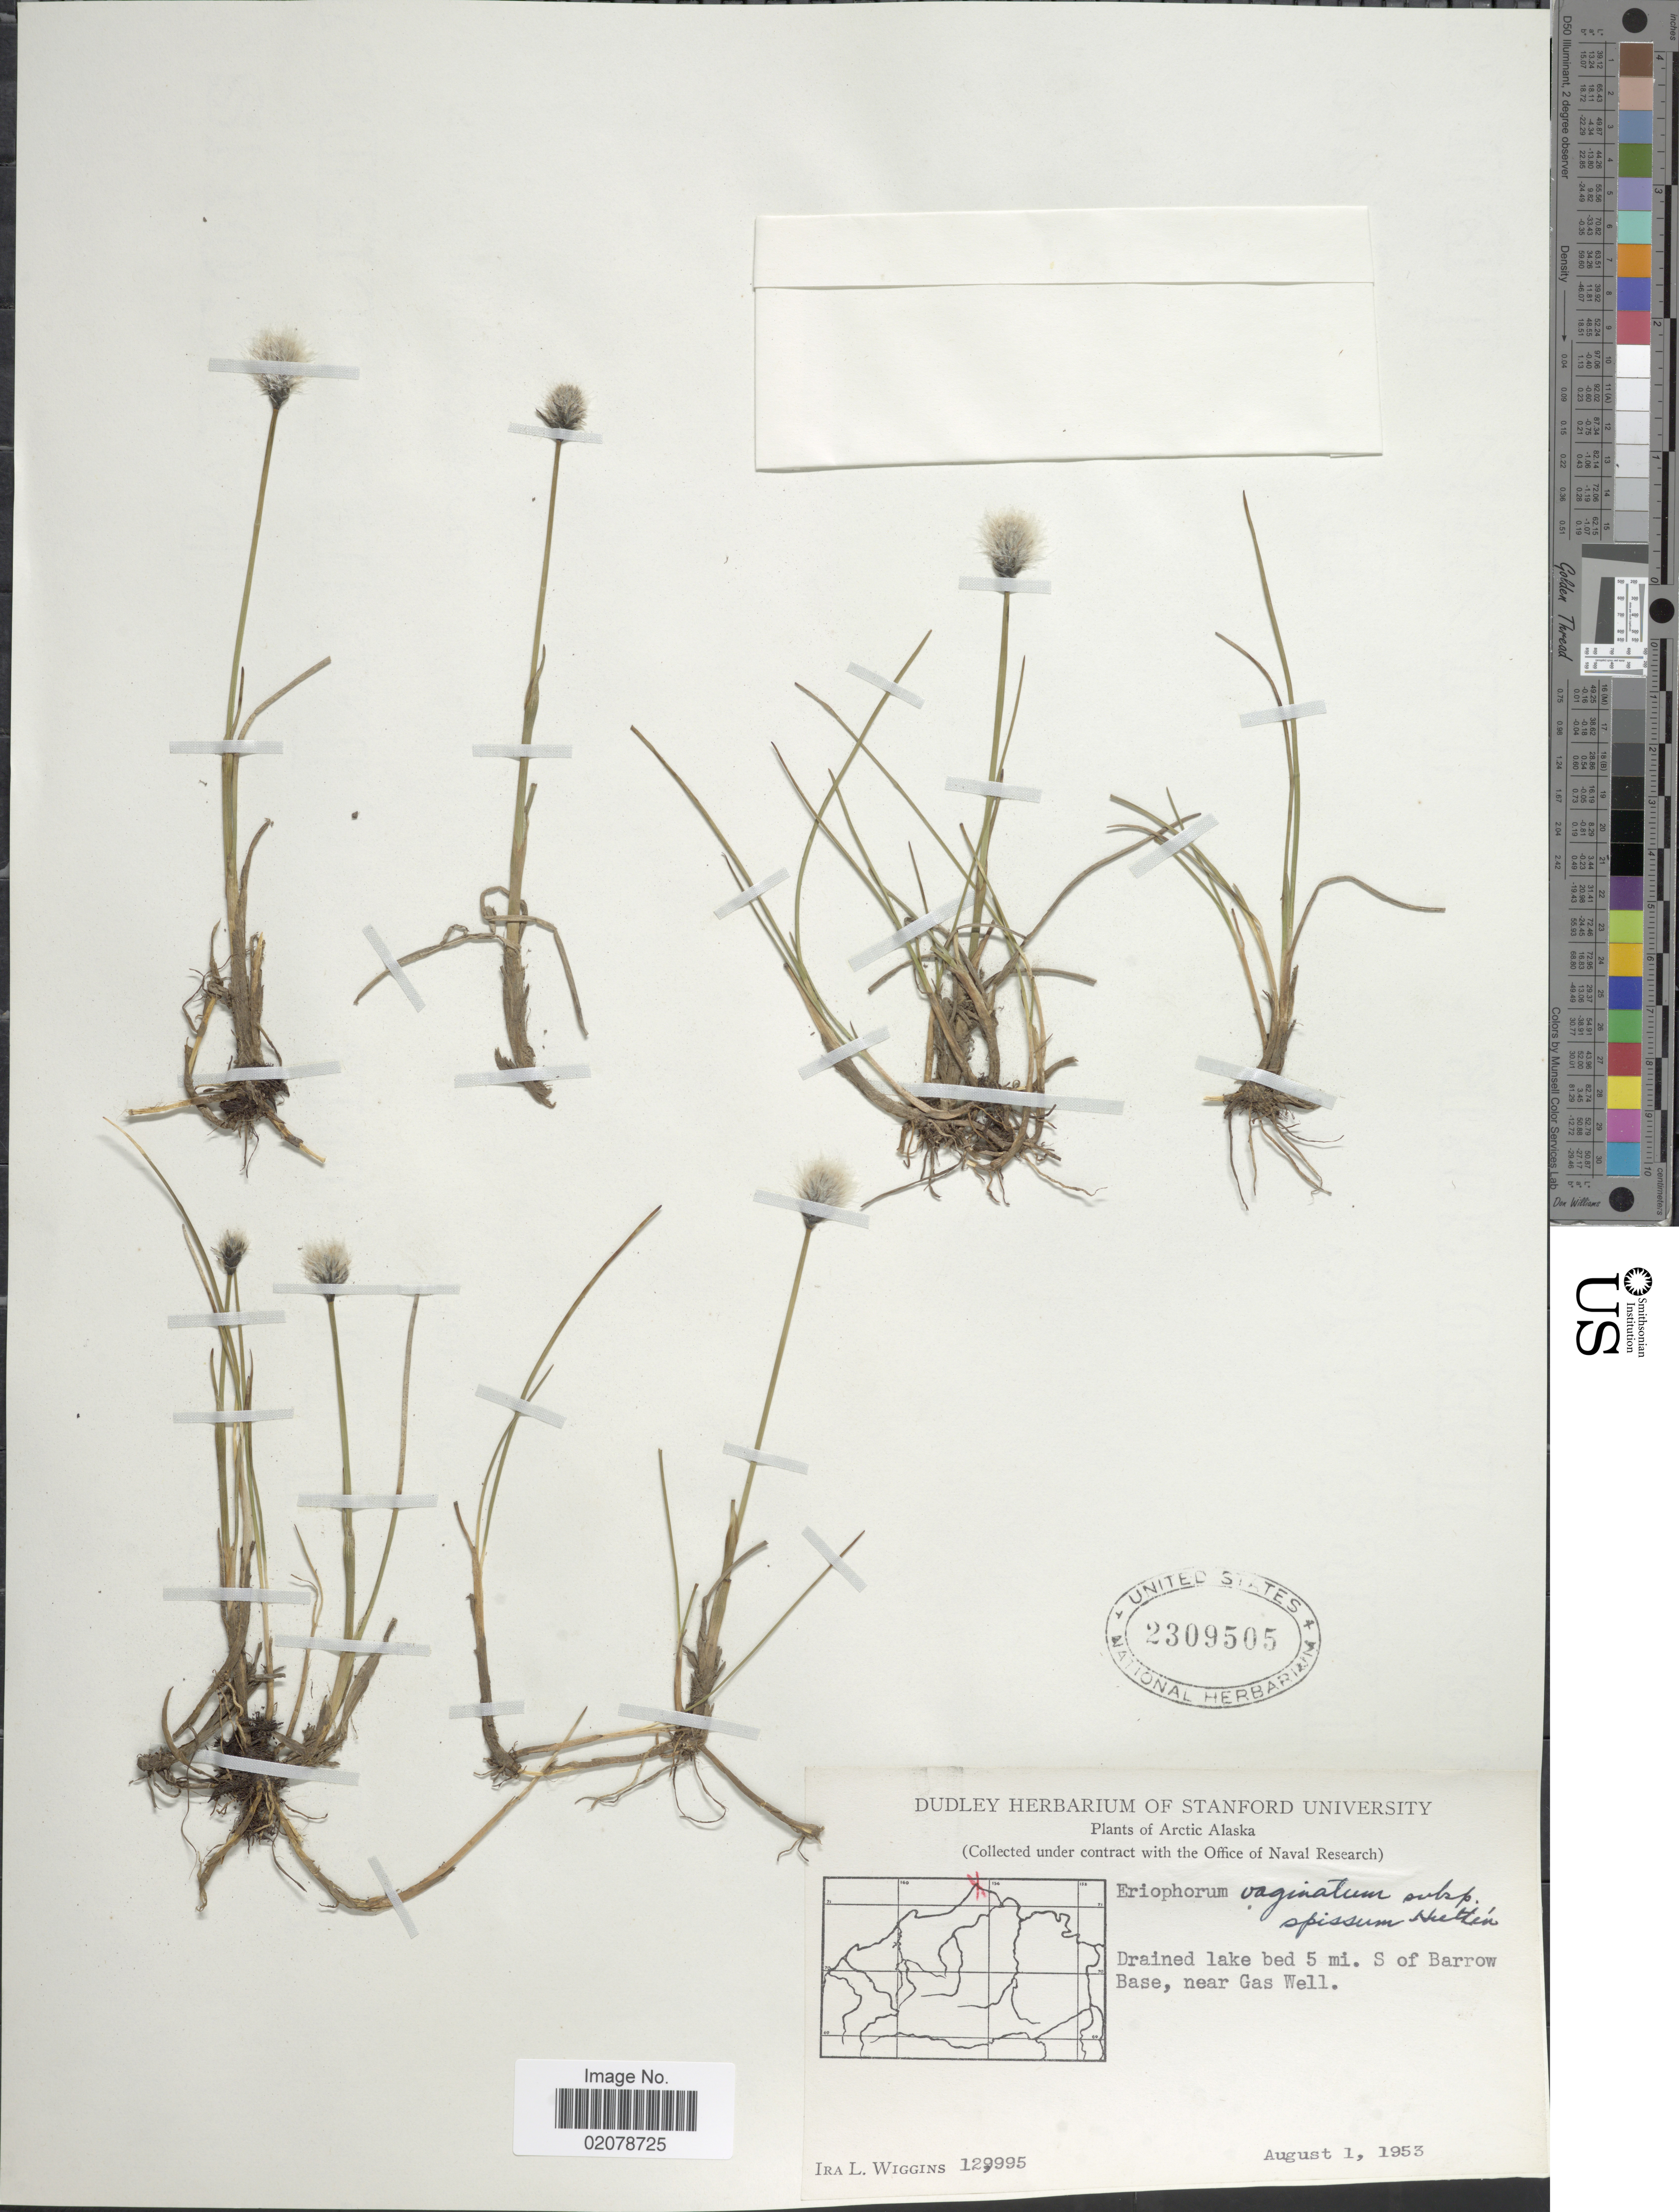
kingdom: Plantae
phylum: Tracheophyta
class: Liliopsida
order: Poales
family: Cyperaceae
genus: Eriophorum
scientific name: Eriophorum vaginatum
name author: L.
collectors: I. L. Wiggins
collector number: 129995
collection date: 1953-08-01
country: United States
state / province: Alaska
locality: Arctic Alaska. Drained lake bed 5 mi. S of Barrow Base, near Gas Well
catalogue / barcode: US 2309505